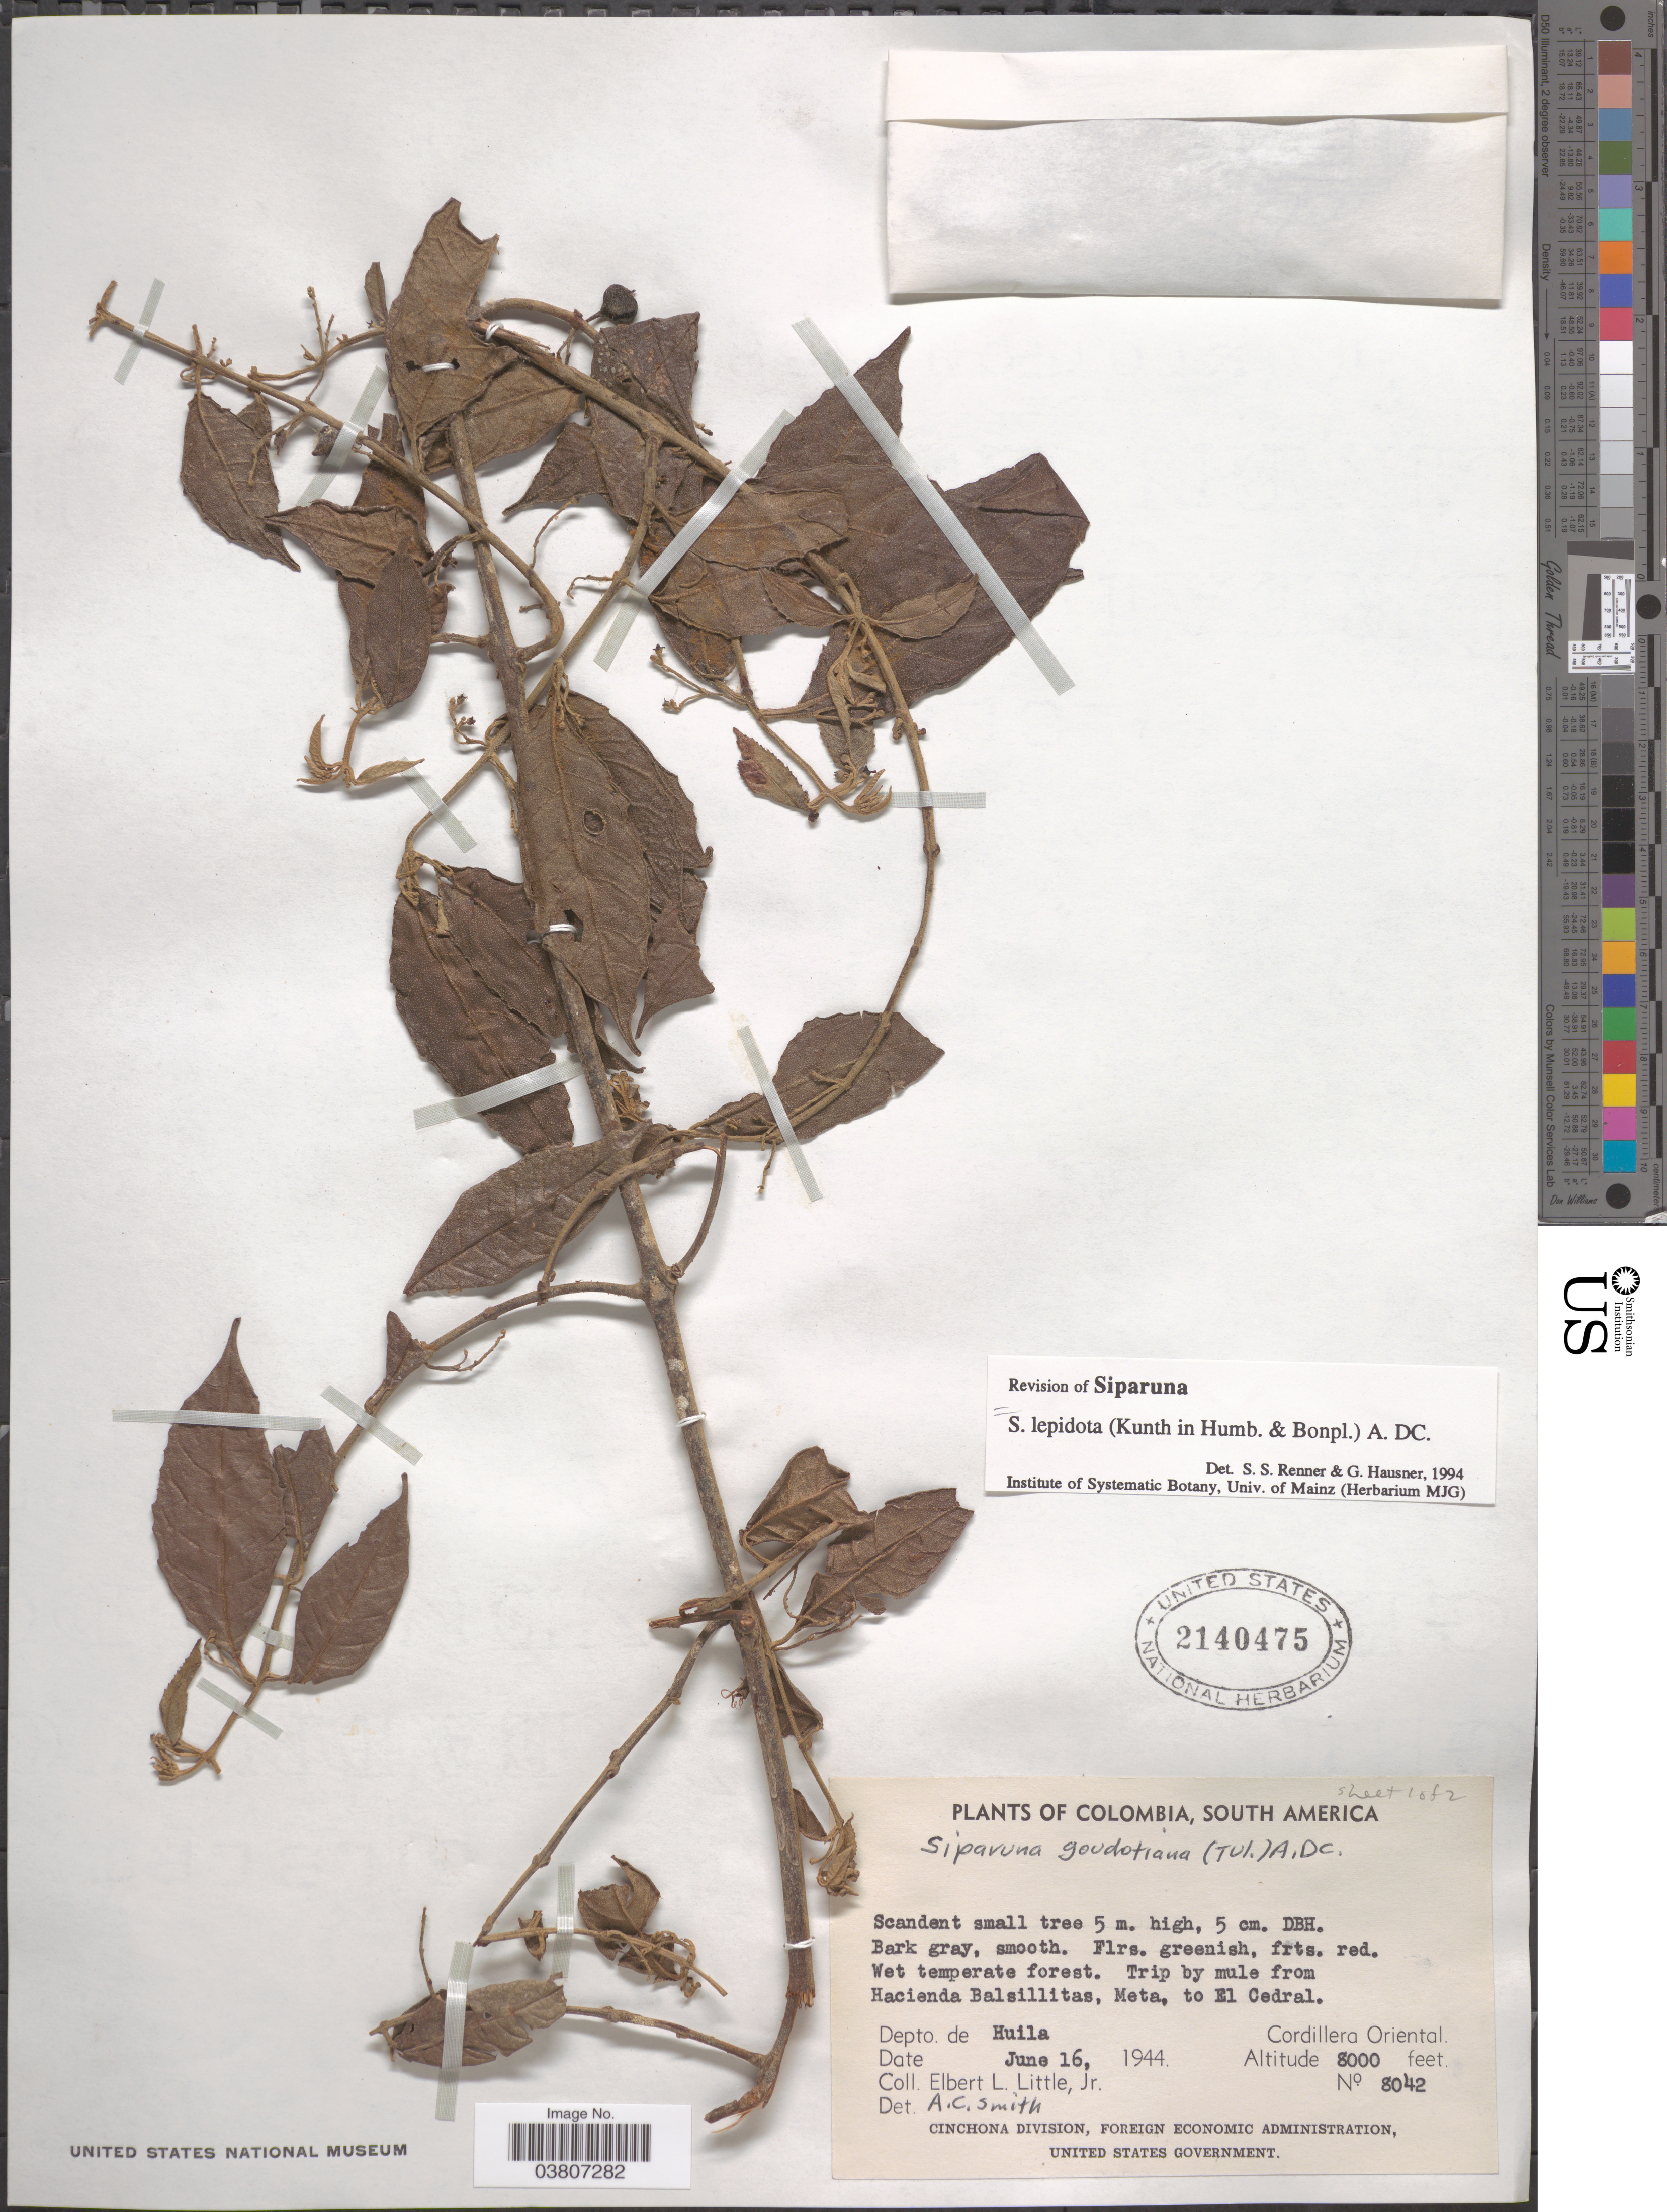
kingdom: Plantae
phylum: Tracheophyta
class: Magnoliopsida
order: Laurales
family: Siparunaceae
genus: Siparuna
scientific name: Siparuna lepidota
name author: (Kunth) A. DC.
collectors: E. L. Little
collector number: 8042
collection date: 1944-06-16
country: Colombia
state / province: Huila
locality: Trip by mule from Hacienda Balsillitas, Meta, to El Cedral. Depto. de Huila, Cordillera Oriental.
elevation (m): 2438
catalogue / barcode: US 2140475